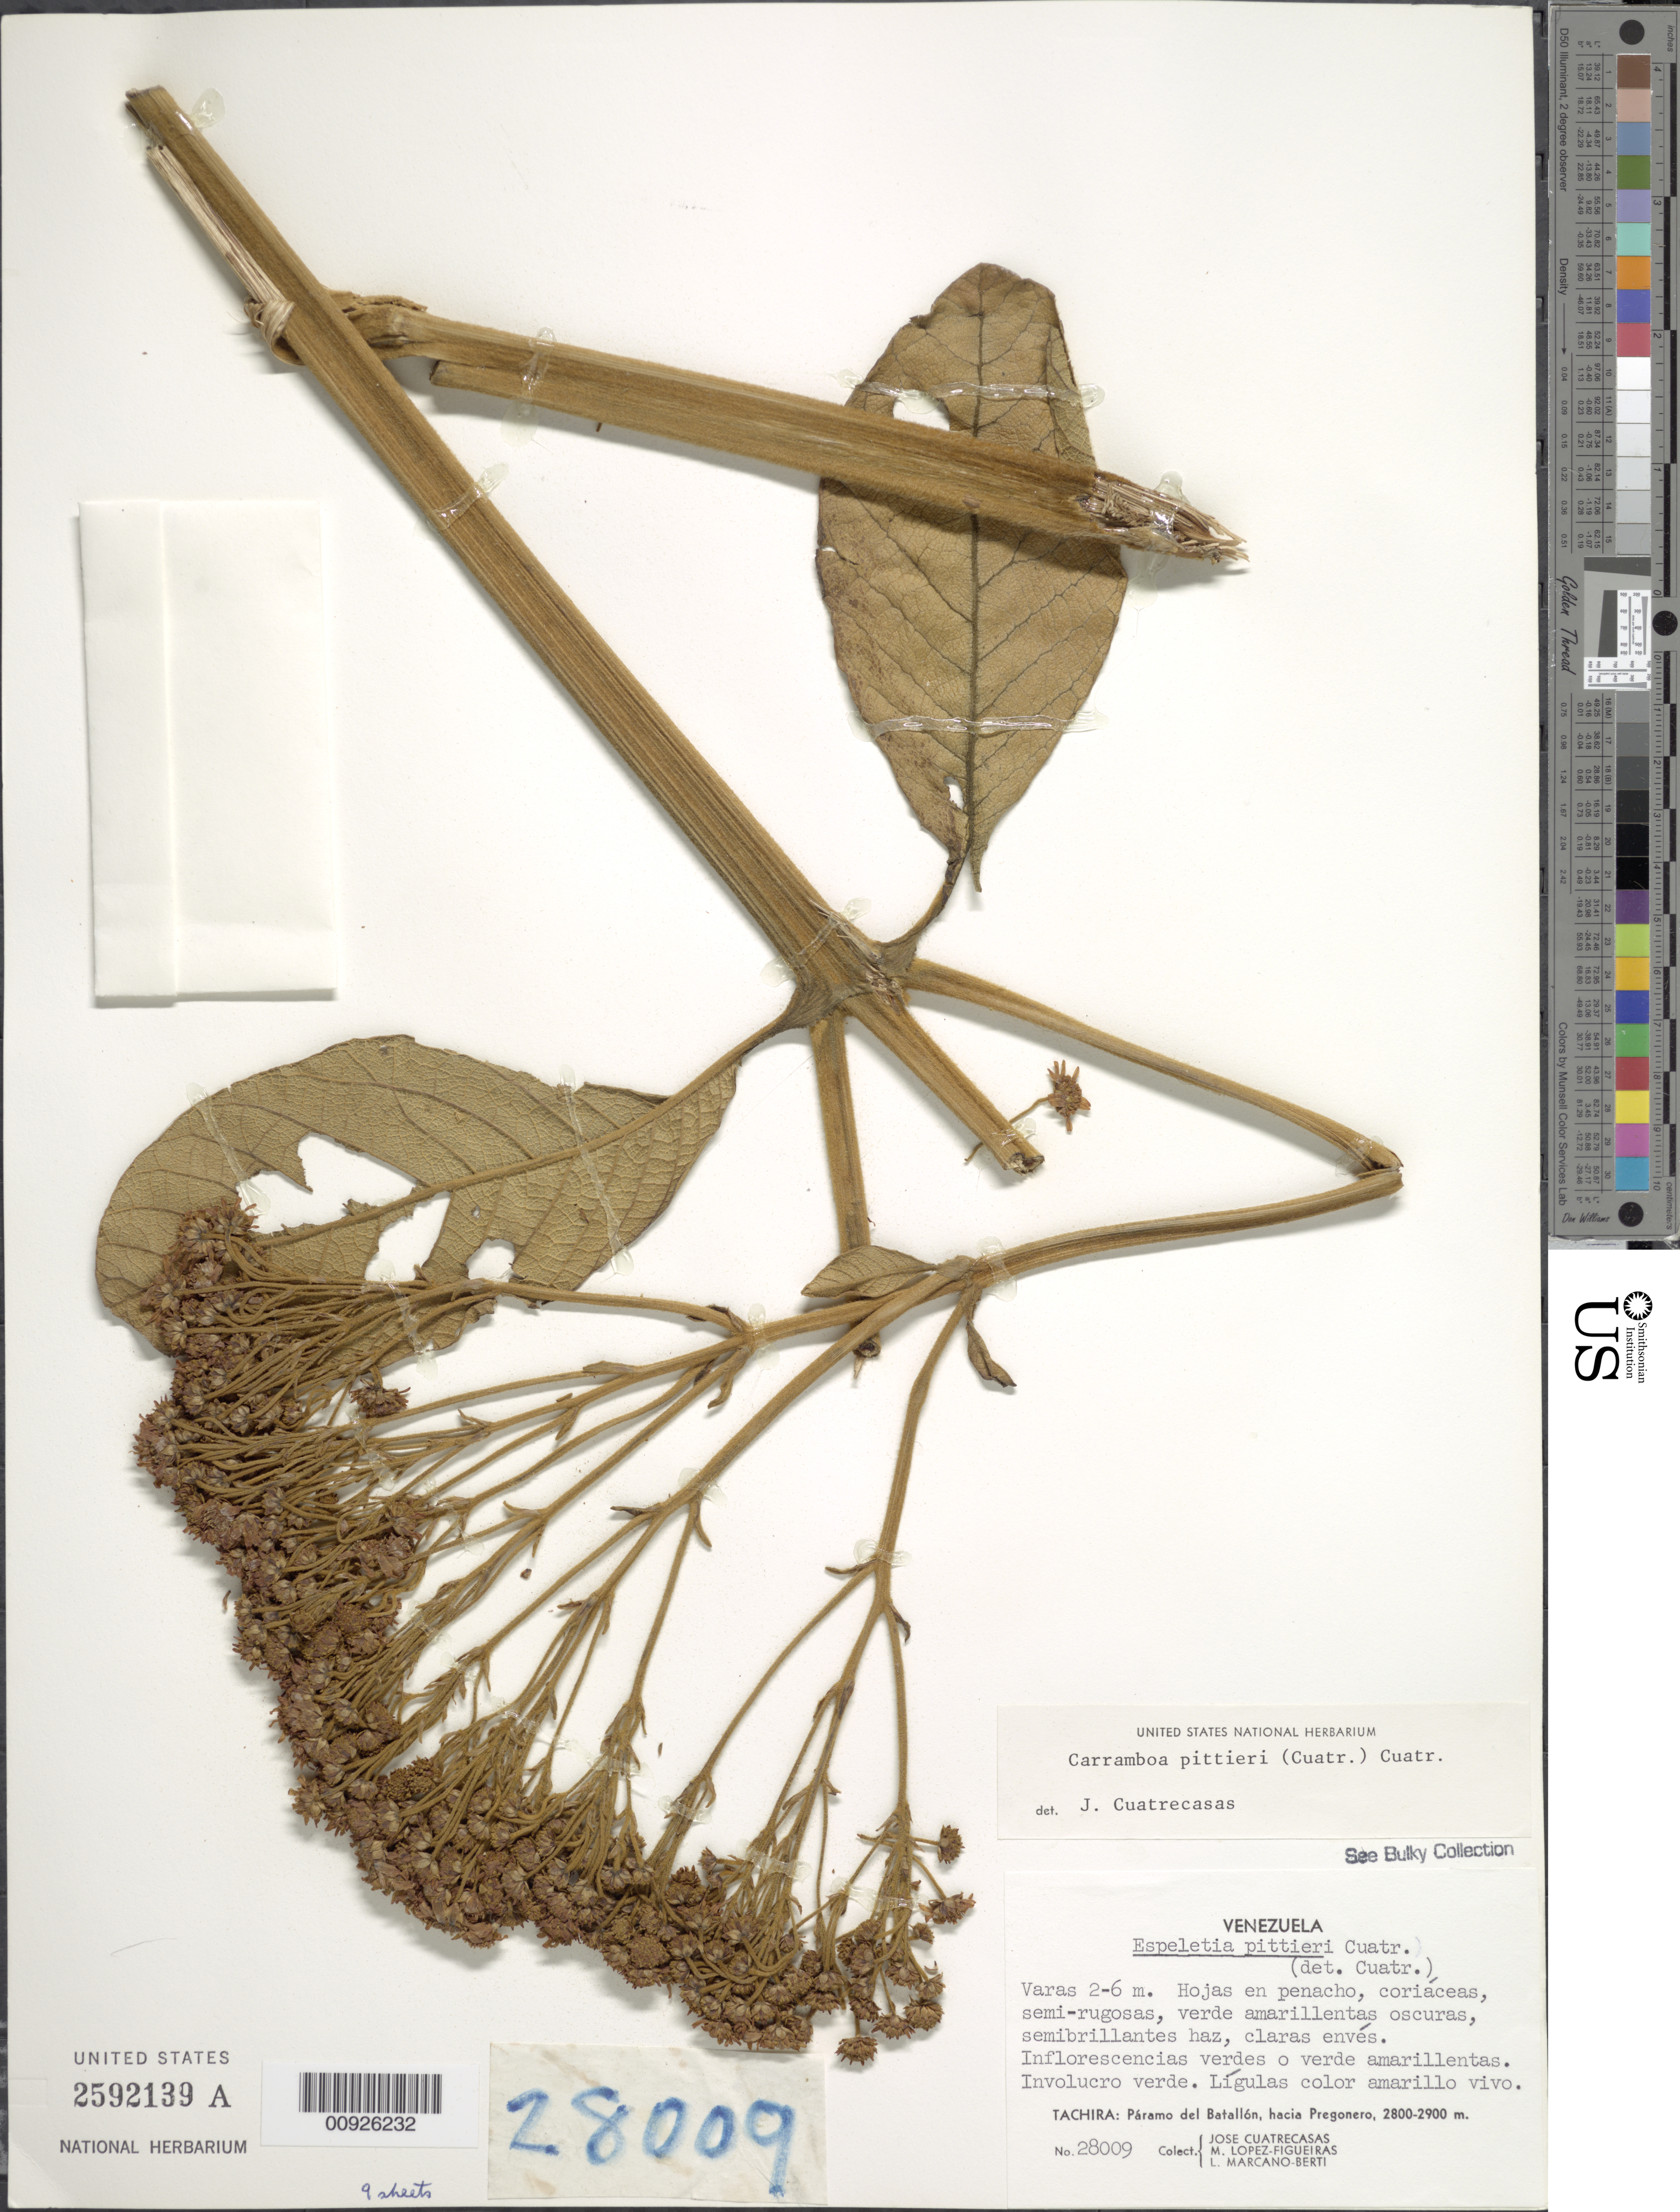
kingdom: Plantae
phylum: Tracheophyta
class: Magnoliopsida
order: Asterales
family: Asteraceae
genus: Carramboa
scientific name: Carramboa badilloi var. pittieri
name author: (Cuatrec.) Cuatrec.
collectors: J. Cuatrecasas, M. López Figueiras & L. Marcano-Berti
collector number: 28009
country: Venezuela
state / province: Tachira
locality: Paramo del Batallon, hacia Pregonero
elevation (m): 2800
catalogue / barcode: US 2592139A